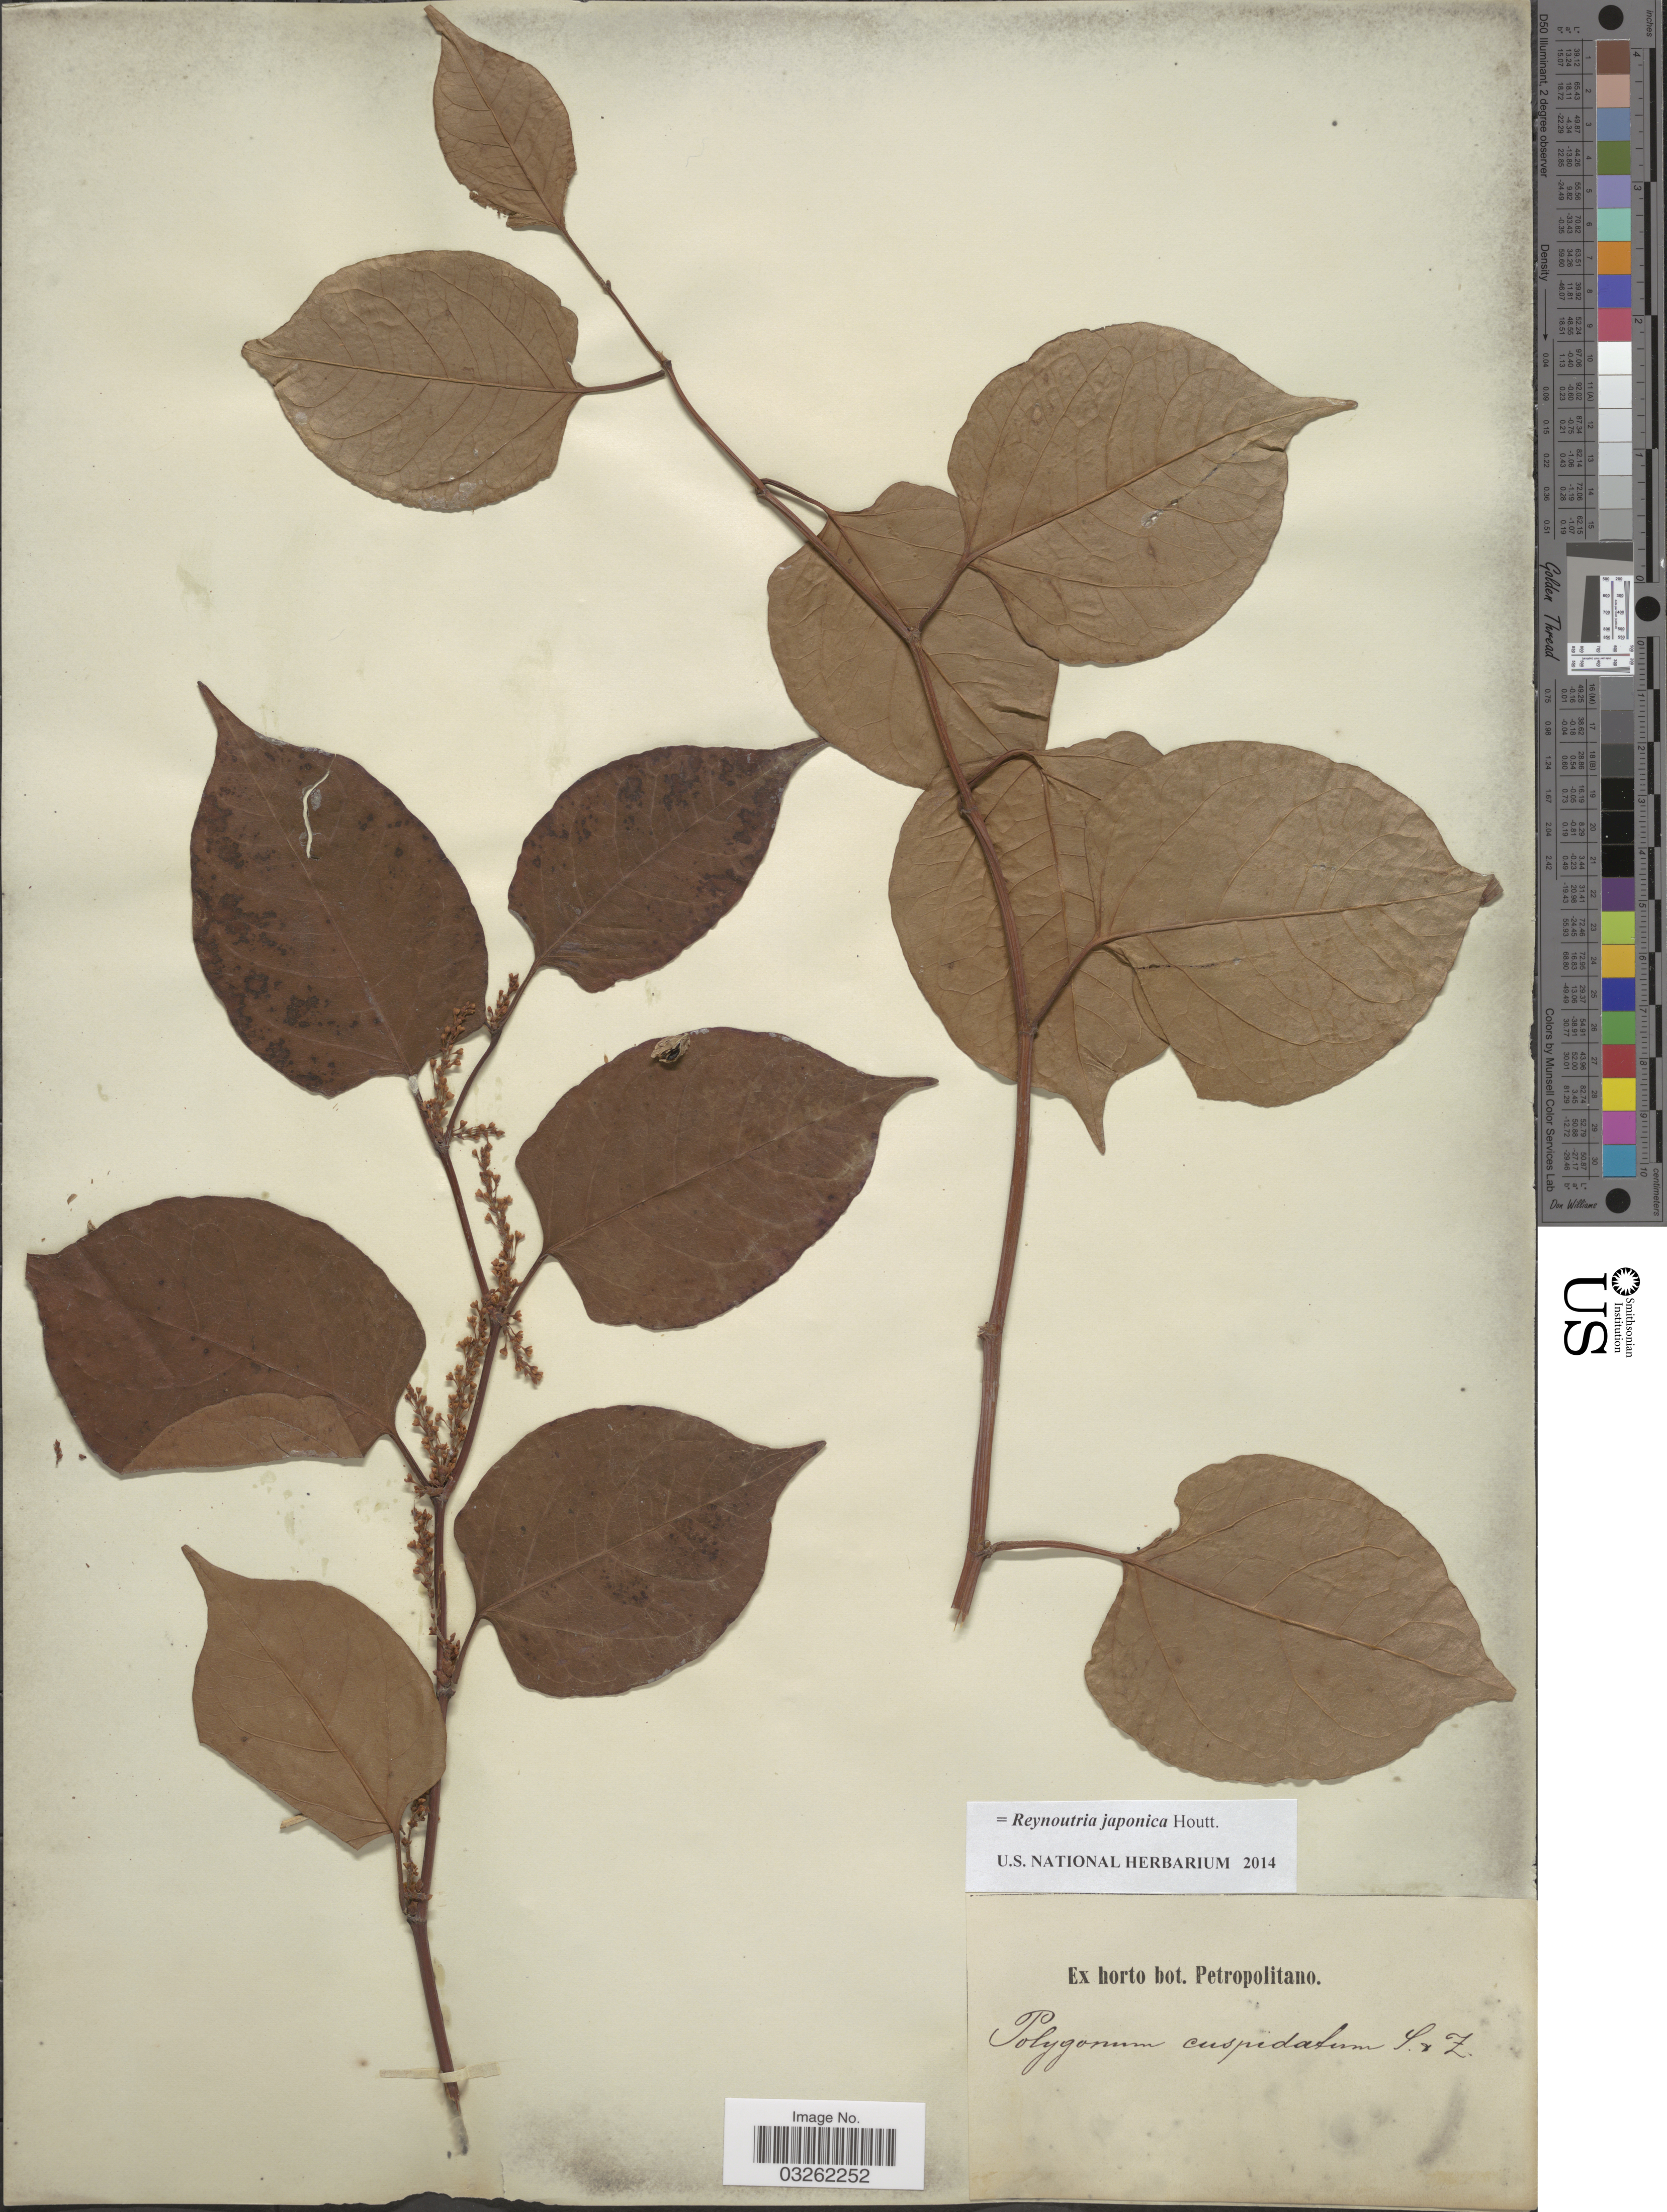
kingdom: Plantae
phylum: Tracheophyta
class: Magnoliopsida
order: Caryophyllales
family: Polygonaceae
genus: Reynoutria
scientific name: Reynoutria japonica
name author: Houtt.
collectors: ex Herb. bot. Petropolitano